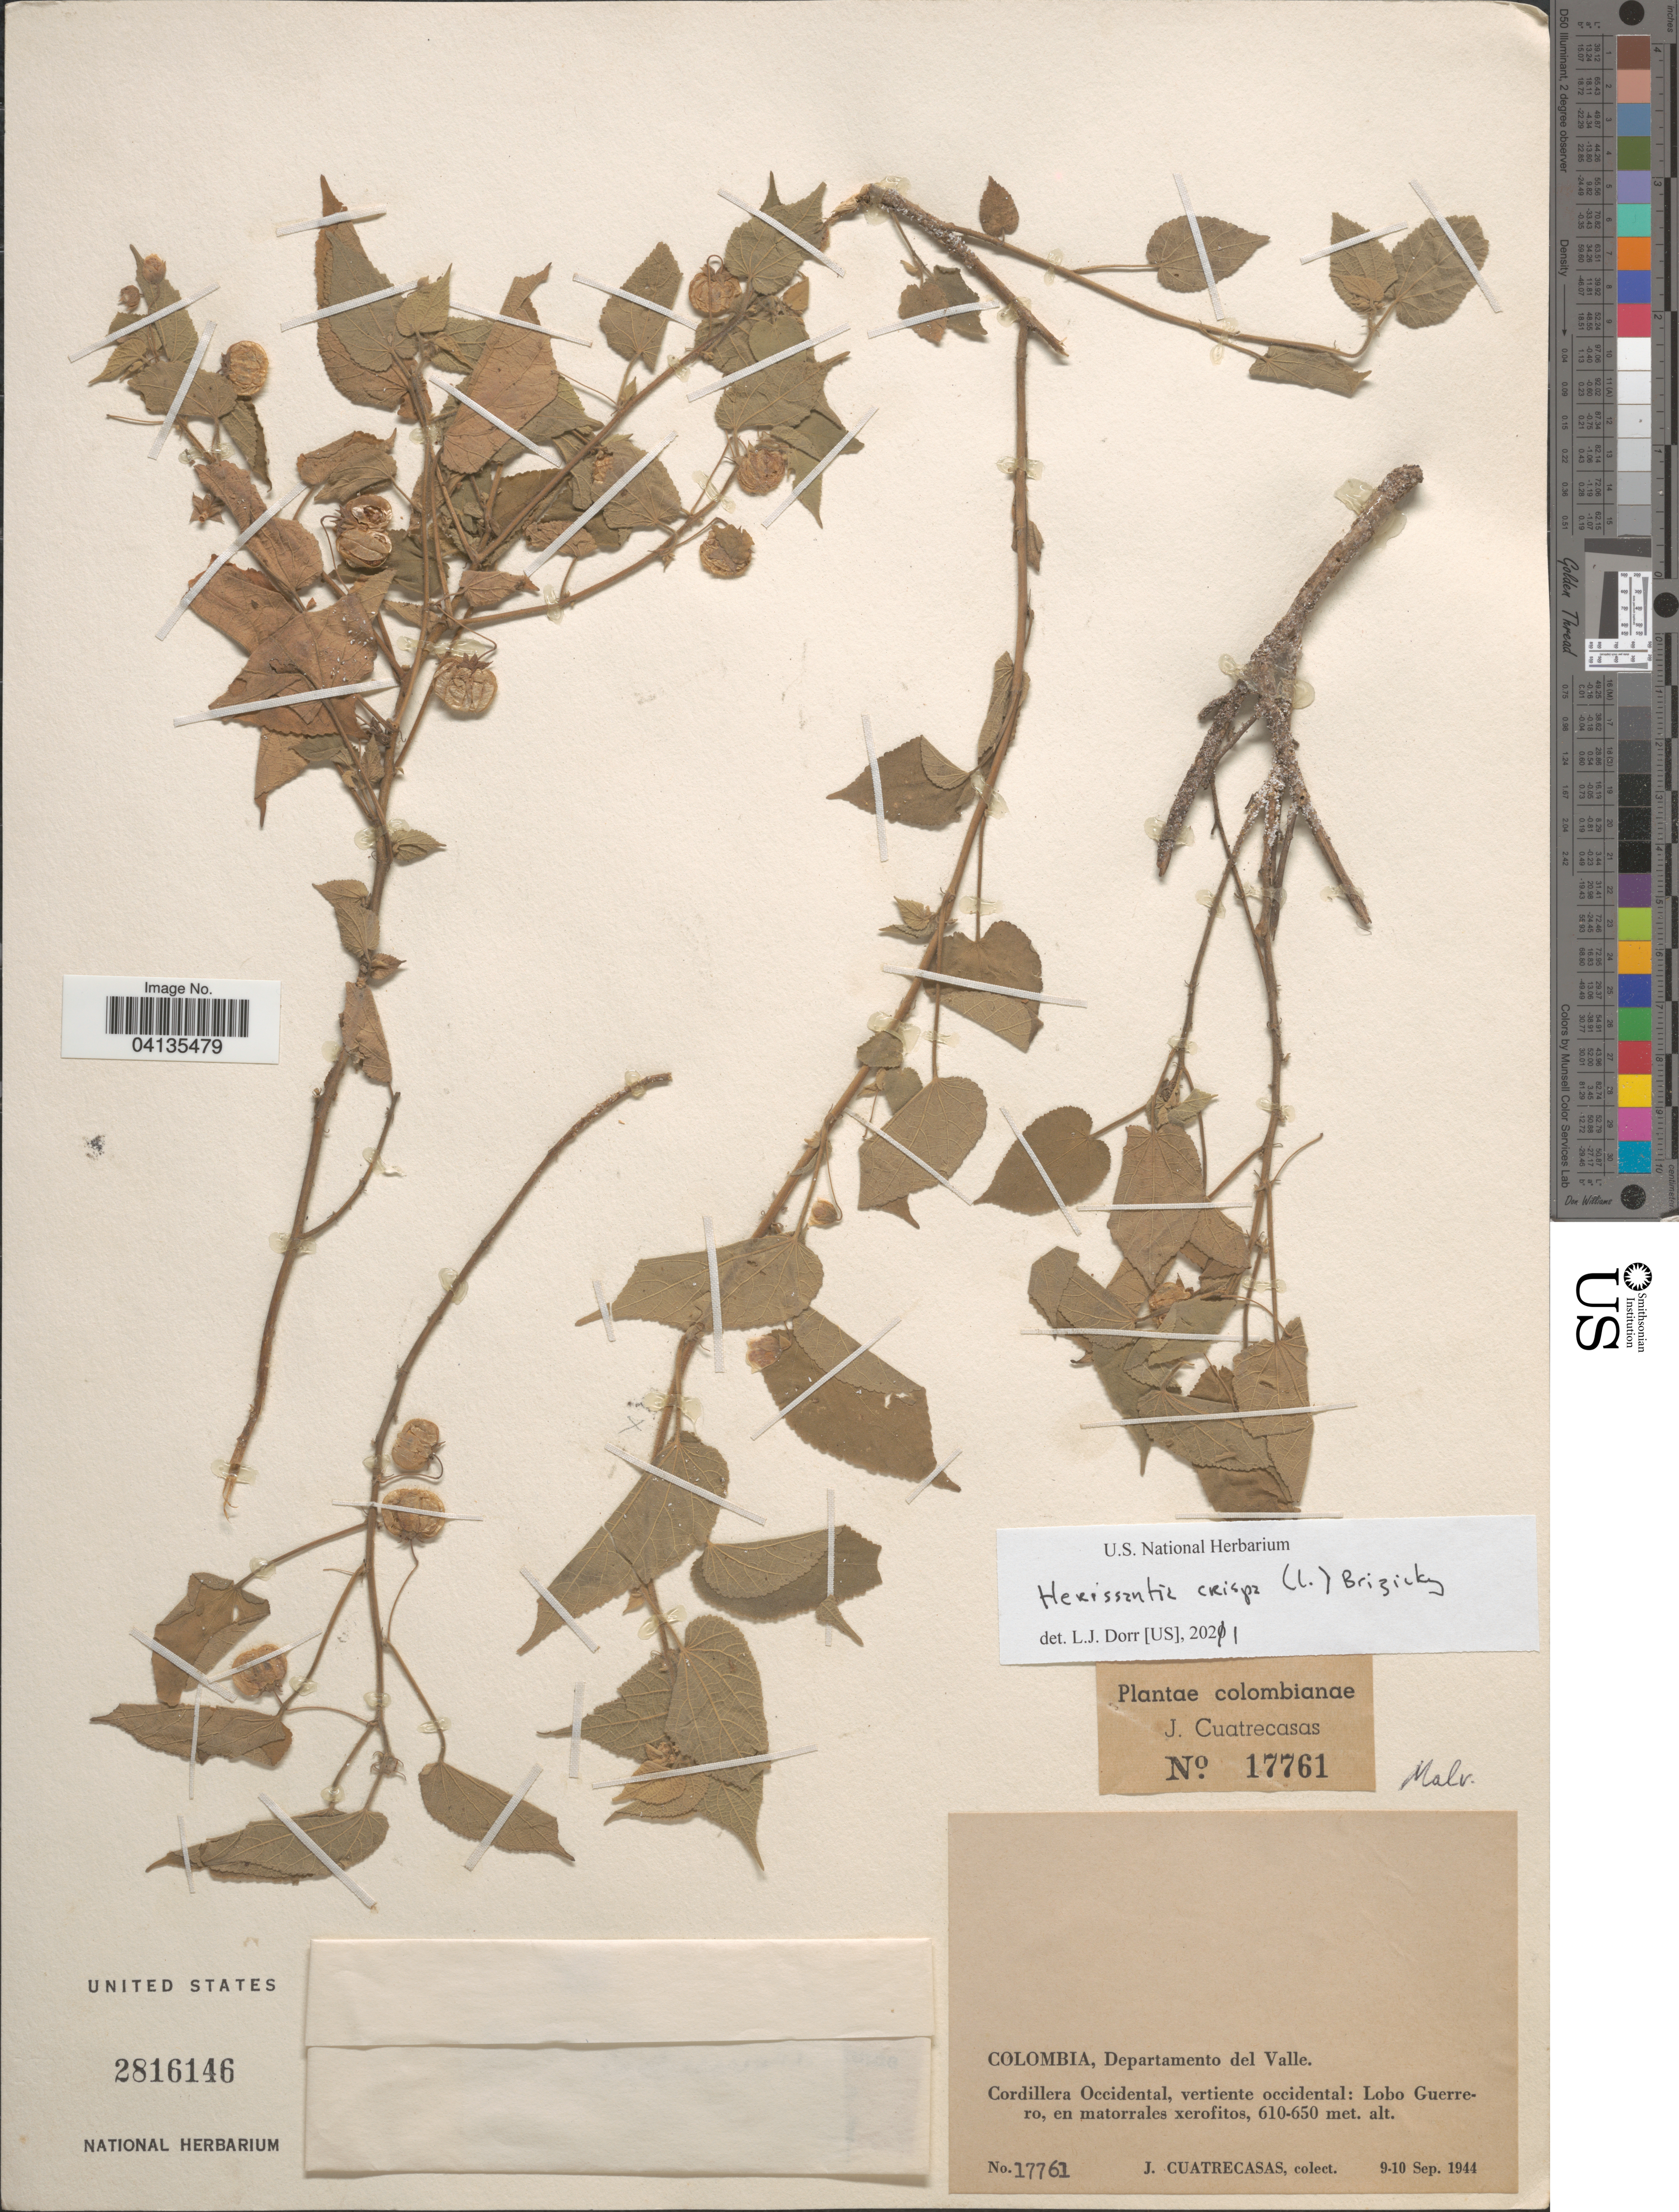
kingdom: Plantae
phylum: Tracheophyta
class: Magnoliopsida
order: Malvales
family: Malvaceae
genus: Herissantia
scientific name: Herissantia crispa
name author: (L.) Brizicky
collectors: J. Cuatrecasas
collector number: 17761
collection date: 1944-09-09/1944-09-10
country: Colombia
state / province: Valle del Cauca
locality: Departamento del Valle. Cordillera Occidental, vertiente occidental: Lobo Guerrero, en matorrales xerofitos.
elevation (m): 610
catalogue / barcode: US 2816146